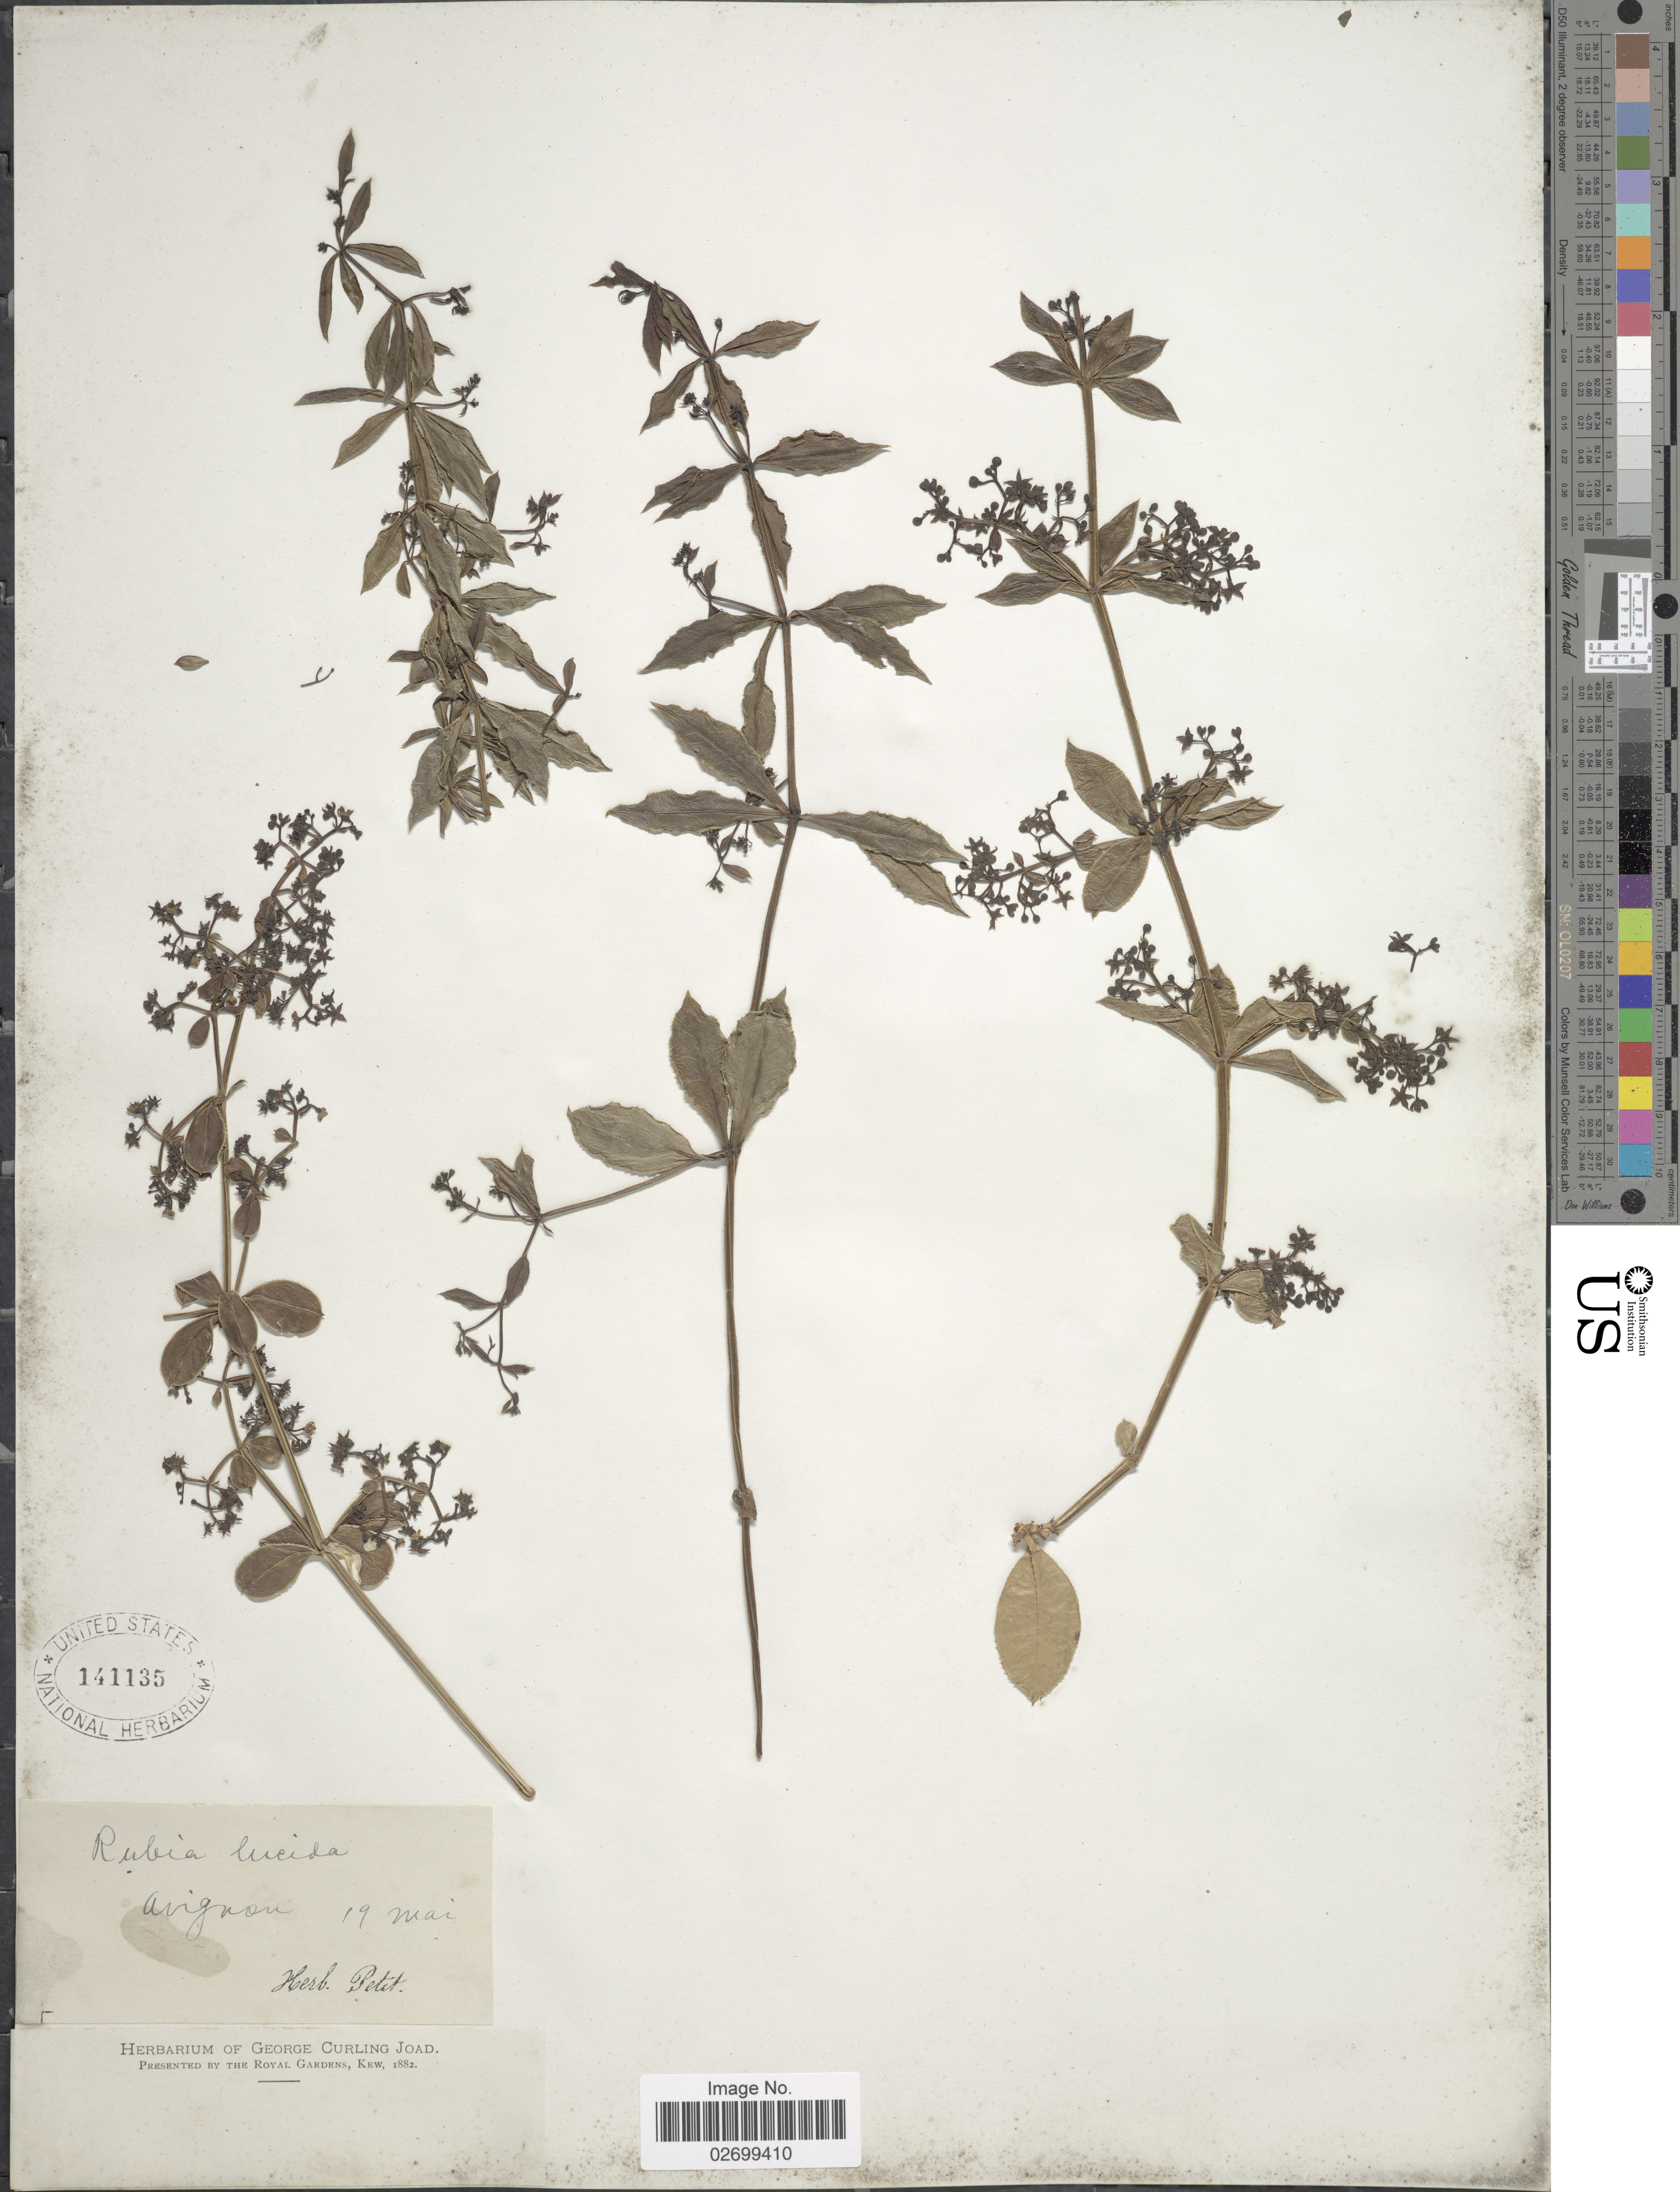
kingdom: Plantae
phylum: Tracheophyta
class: Magnoliopsida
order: Gentianales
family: Rubiaceae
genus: Rubia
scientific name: Rubia lucida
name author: L.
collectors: ex herb. Petit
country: France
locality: Avignon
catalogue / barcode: US 141135